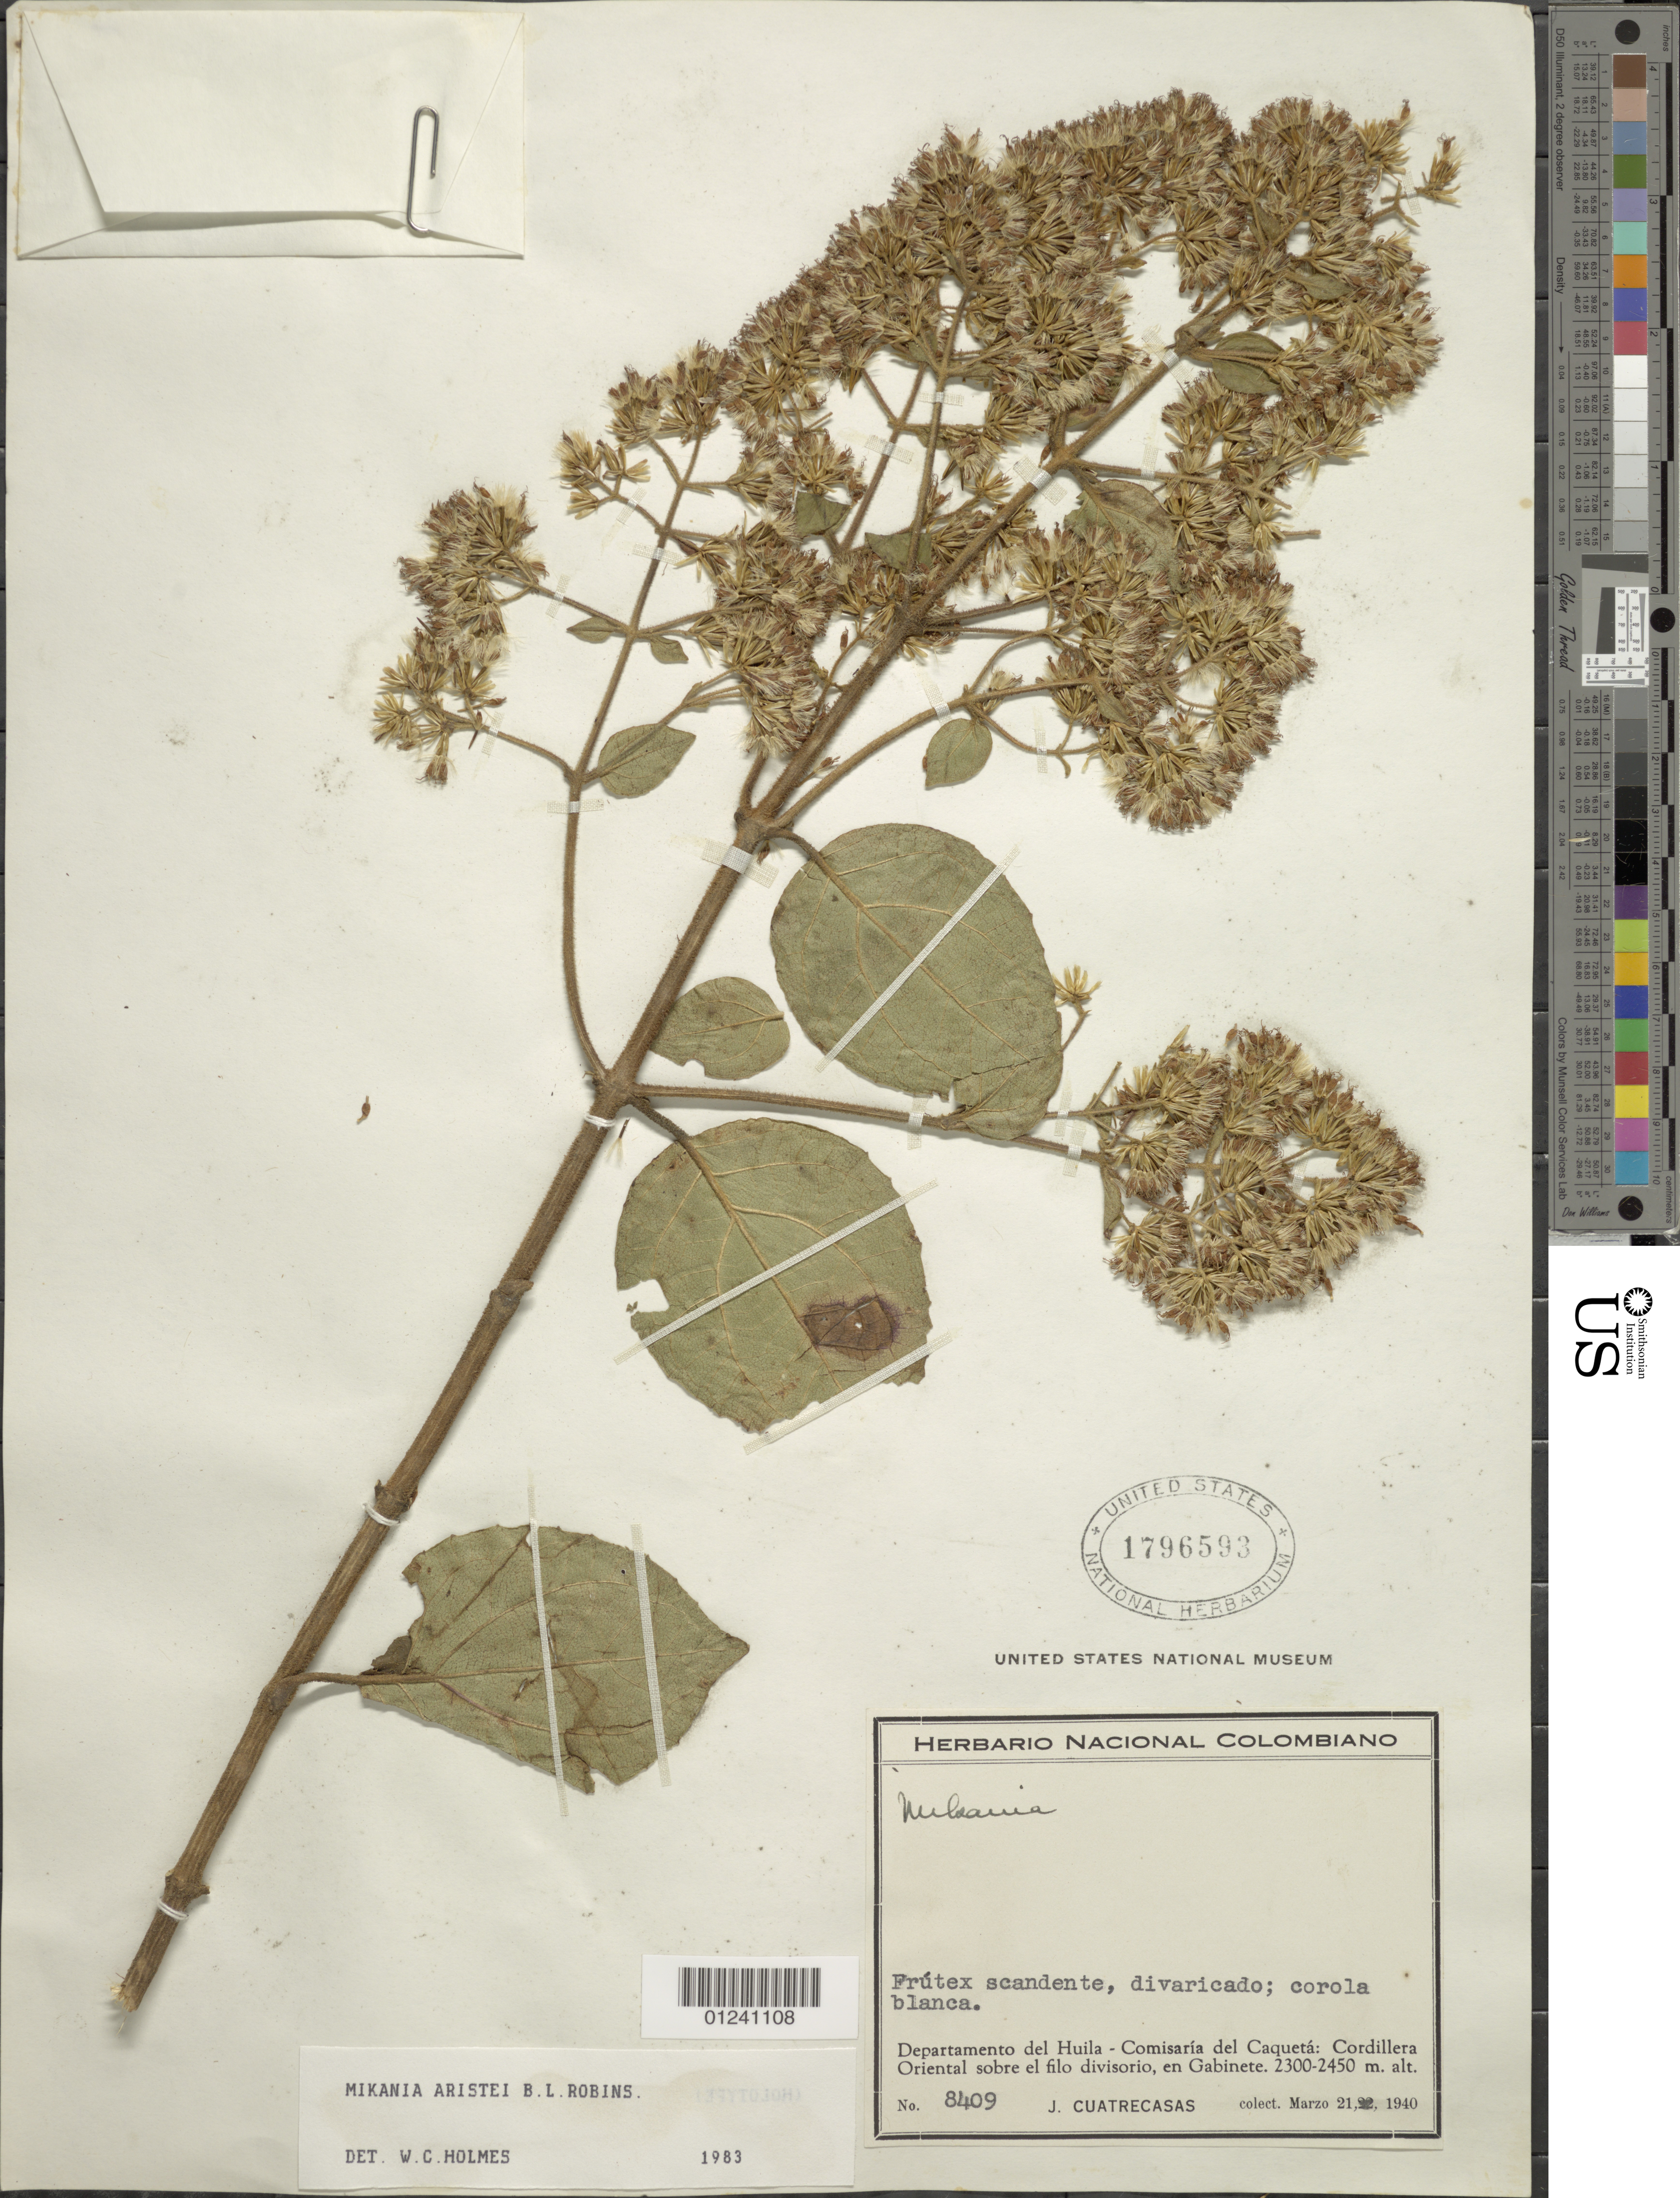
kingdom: Plantae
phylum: Tracheophyta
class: Magnoliopsida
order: Asterales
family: Asteraceae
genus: Mikania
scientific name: Mikania aristei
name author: B.L. Rob.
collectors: J. Cuatrecasas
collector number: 8409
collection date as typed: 21 Mar 1940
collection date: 1940-03-21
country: Colombia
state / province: Huila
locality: Depto. del Huila - Comisaría del Caquetá: Cordillera Oriental sobre el filo divisorio, en Gabinete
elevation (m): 2300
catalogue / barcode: US 1796593